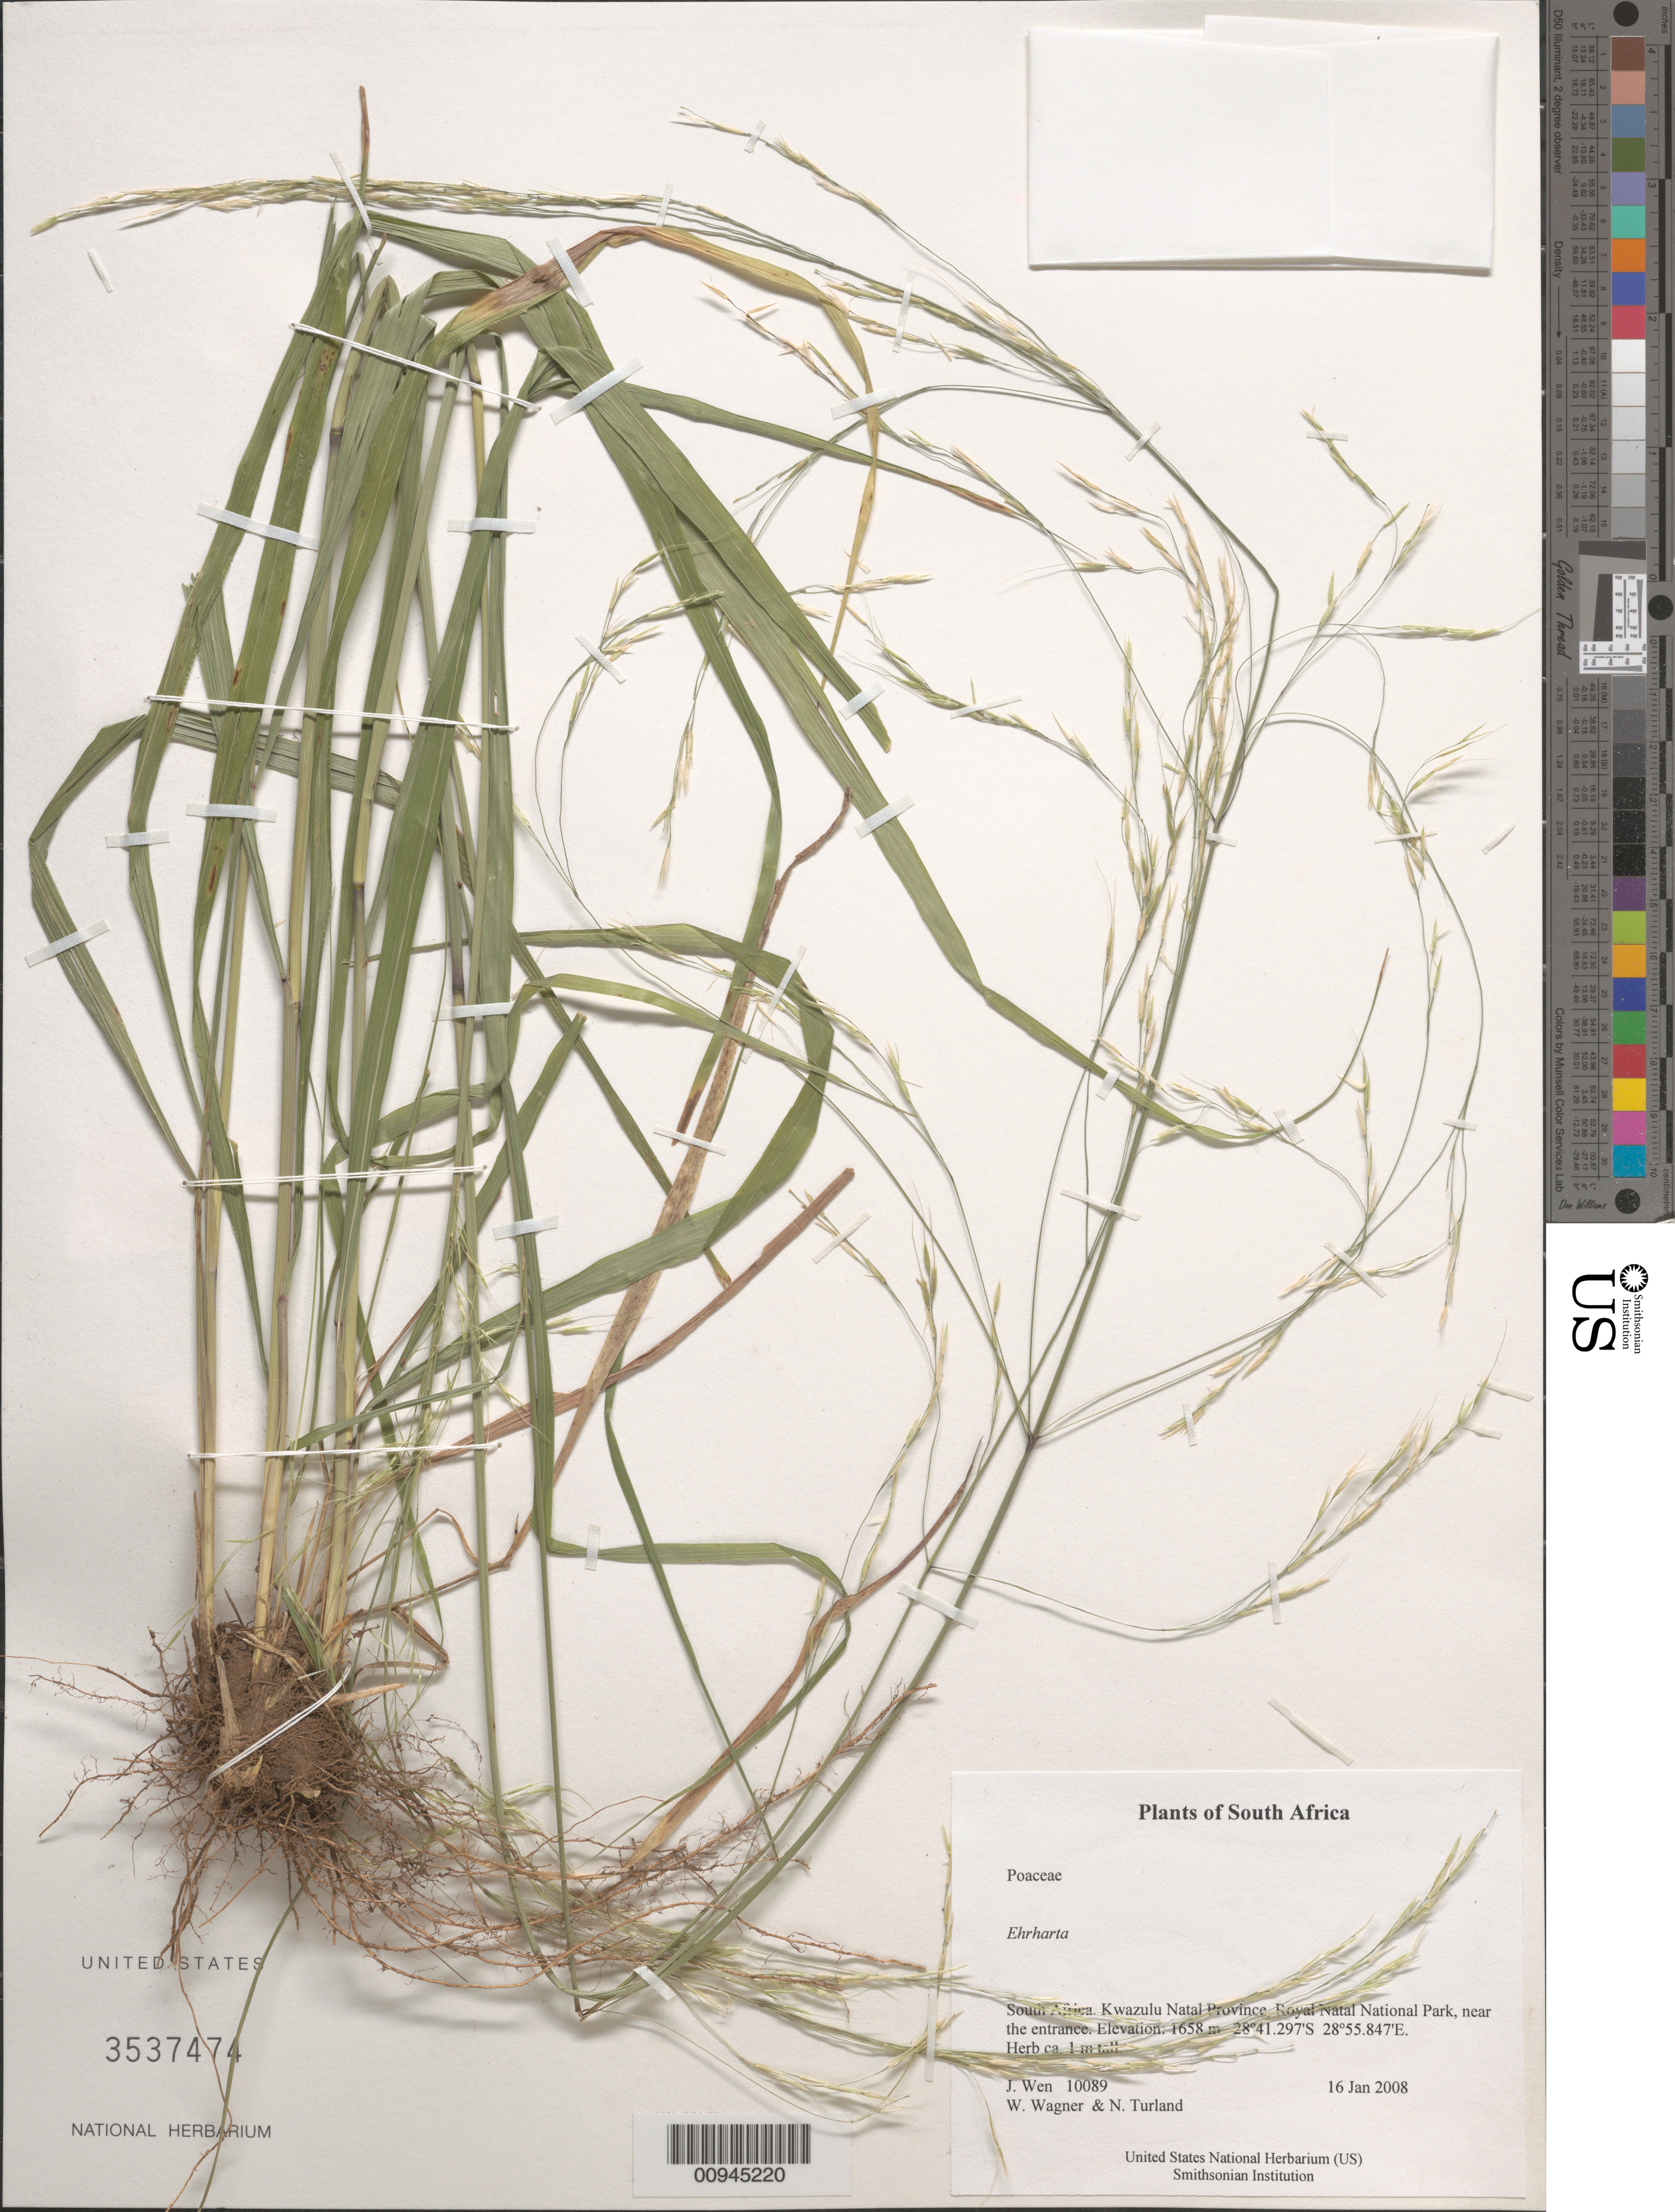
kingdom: Plantae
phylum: Tracheophyta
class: Liliopsida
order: Poales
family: Poaceae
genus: Ehrharta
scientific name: Ehrharta sp.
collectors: J. Wen, W. L. Wagner & N. Turland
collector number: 10089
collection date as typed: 16 Jan 2008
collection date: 2008-01-16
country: South Africa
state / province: KwaZulu-Natal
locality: KwaZulu Natal Province, Royal Natal National Park, near the entrance.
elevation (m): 1658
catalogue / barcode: US 3537474